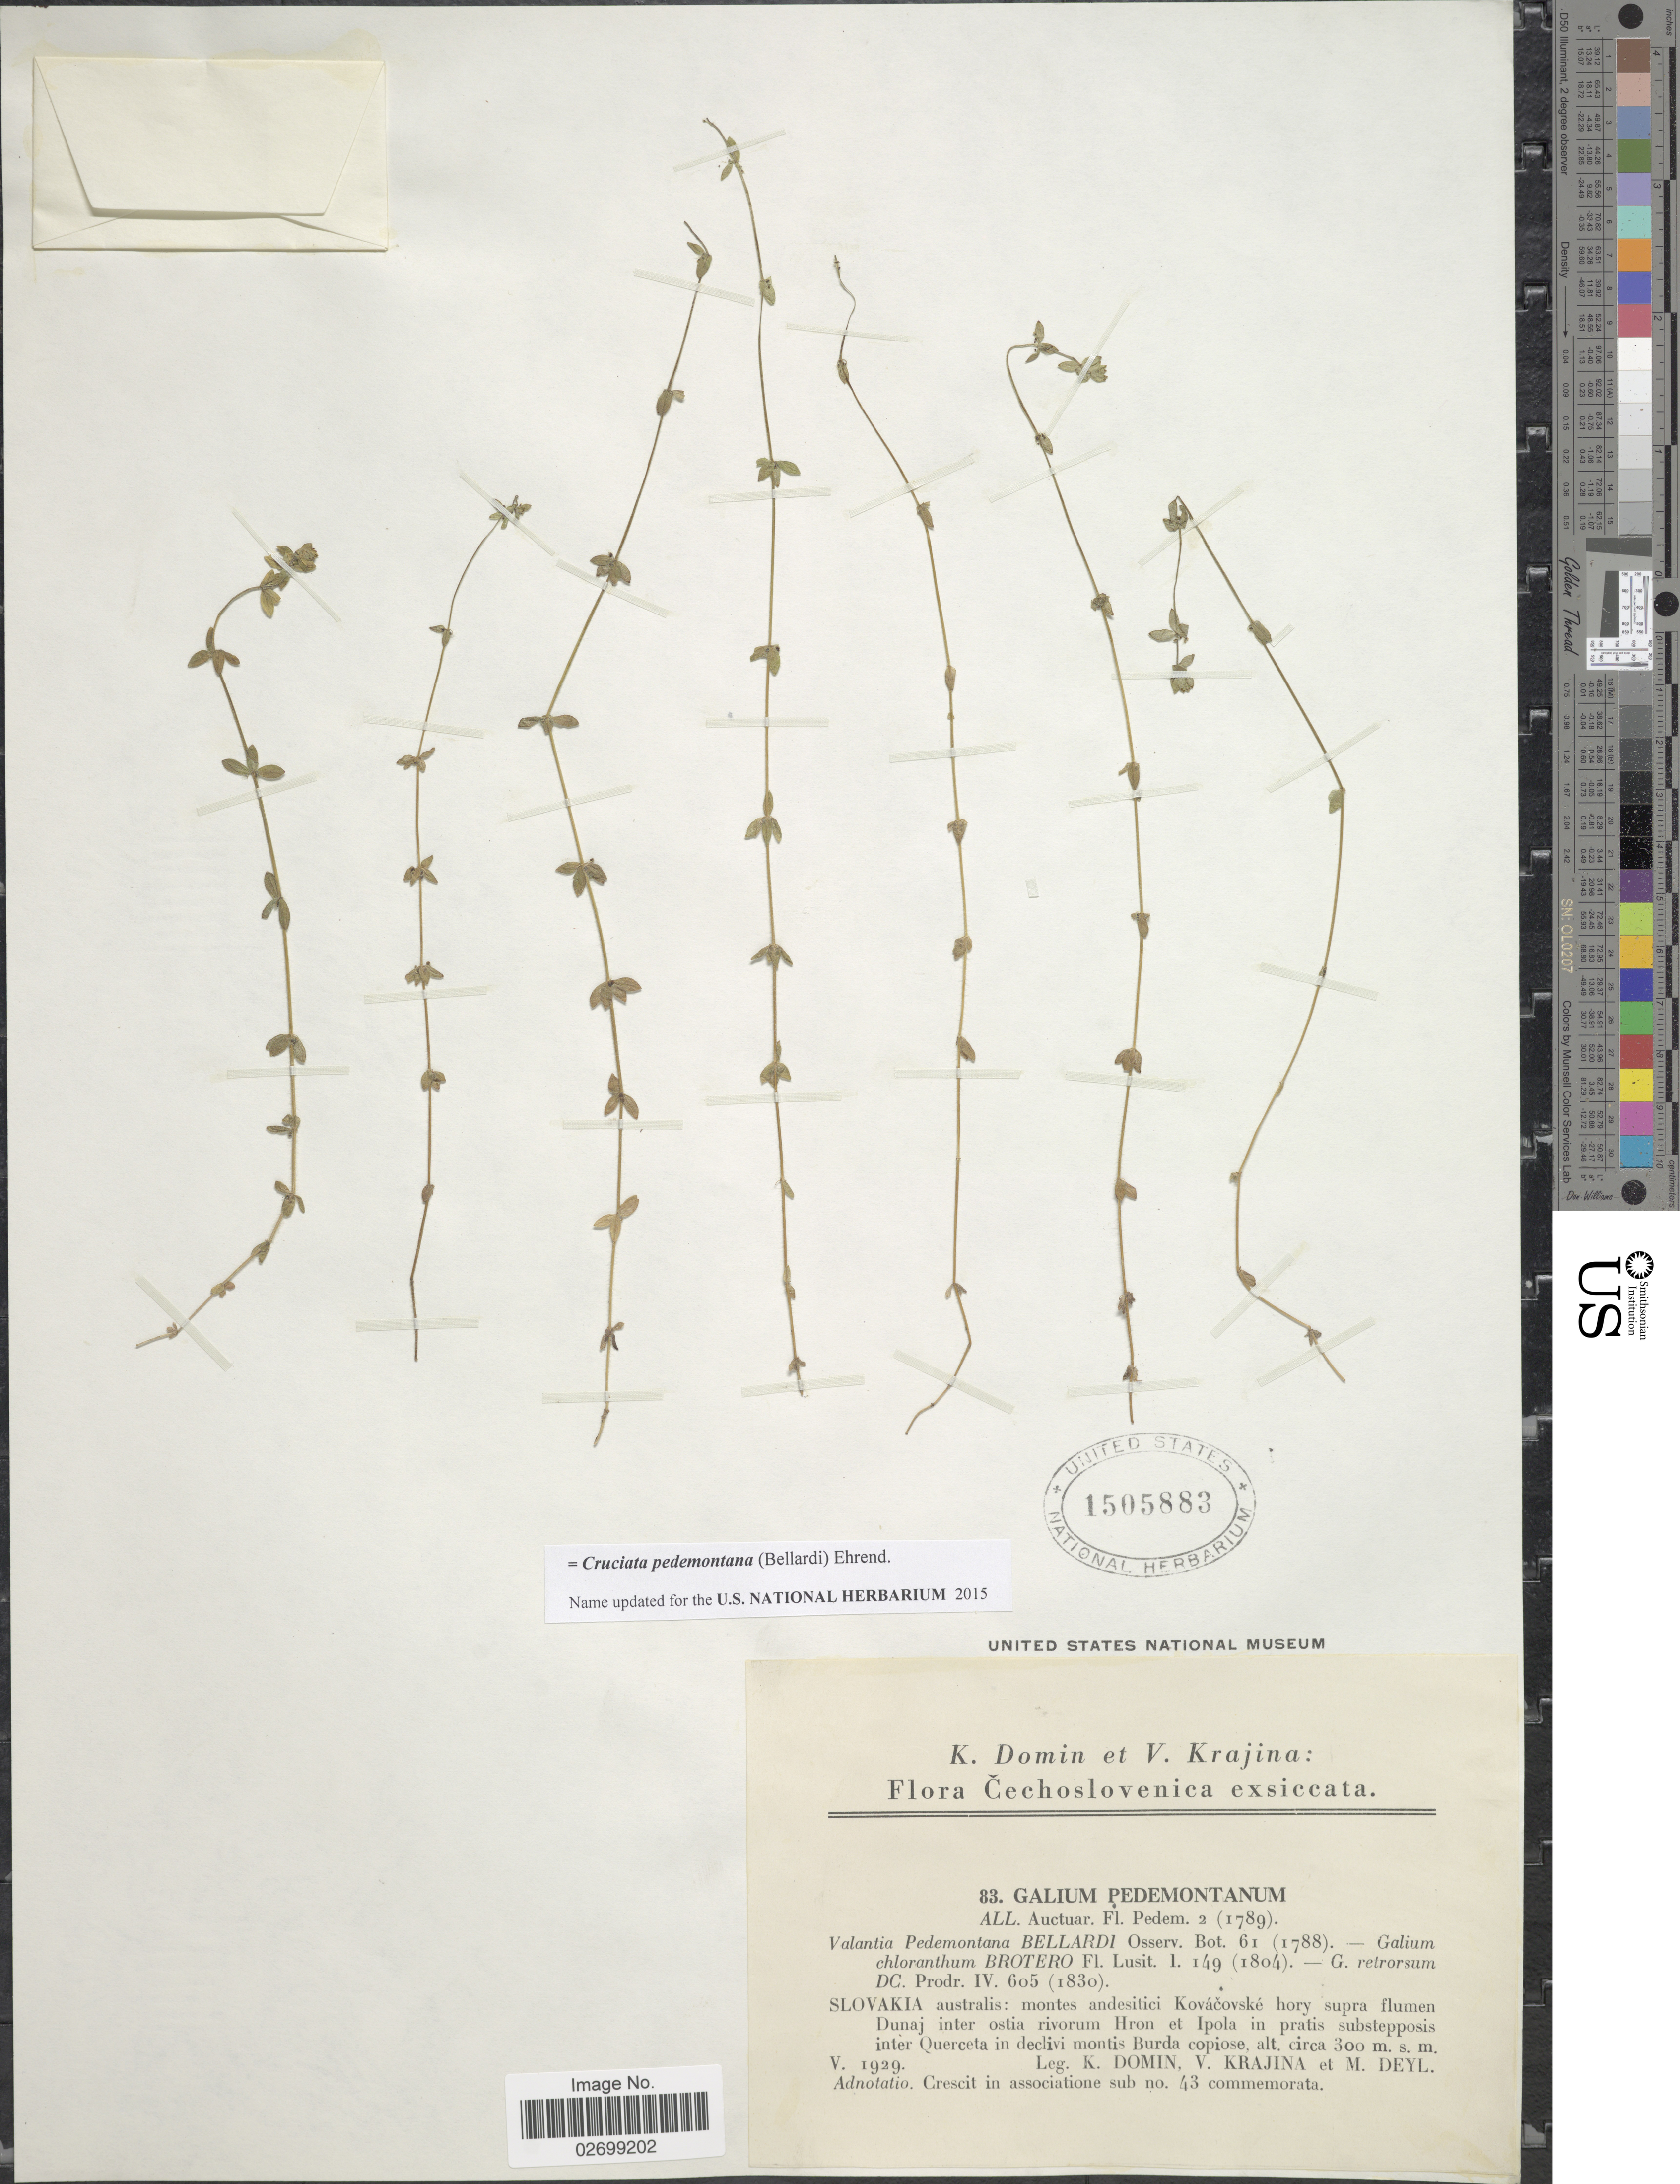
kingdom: Plantae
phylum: Tracheophyta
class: Magnoliopsida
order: Gentianales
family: Rubiaceae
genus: Cruciata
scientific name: Cruciata pedemontana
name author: (Bellardi) Ehrend.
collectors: K. Domin & V. Krajina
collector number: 83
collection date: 1929-05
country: Slovakia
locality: Cechoslovenica, Slovakia australis: montes andesitici Kovacovske hory supra flumen Dunaj inter ostia rivorim Hron et Ipola in pratis substepposis inter Querceta in declivi montis Burda copiose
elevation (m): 300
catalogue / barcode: US 1505883